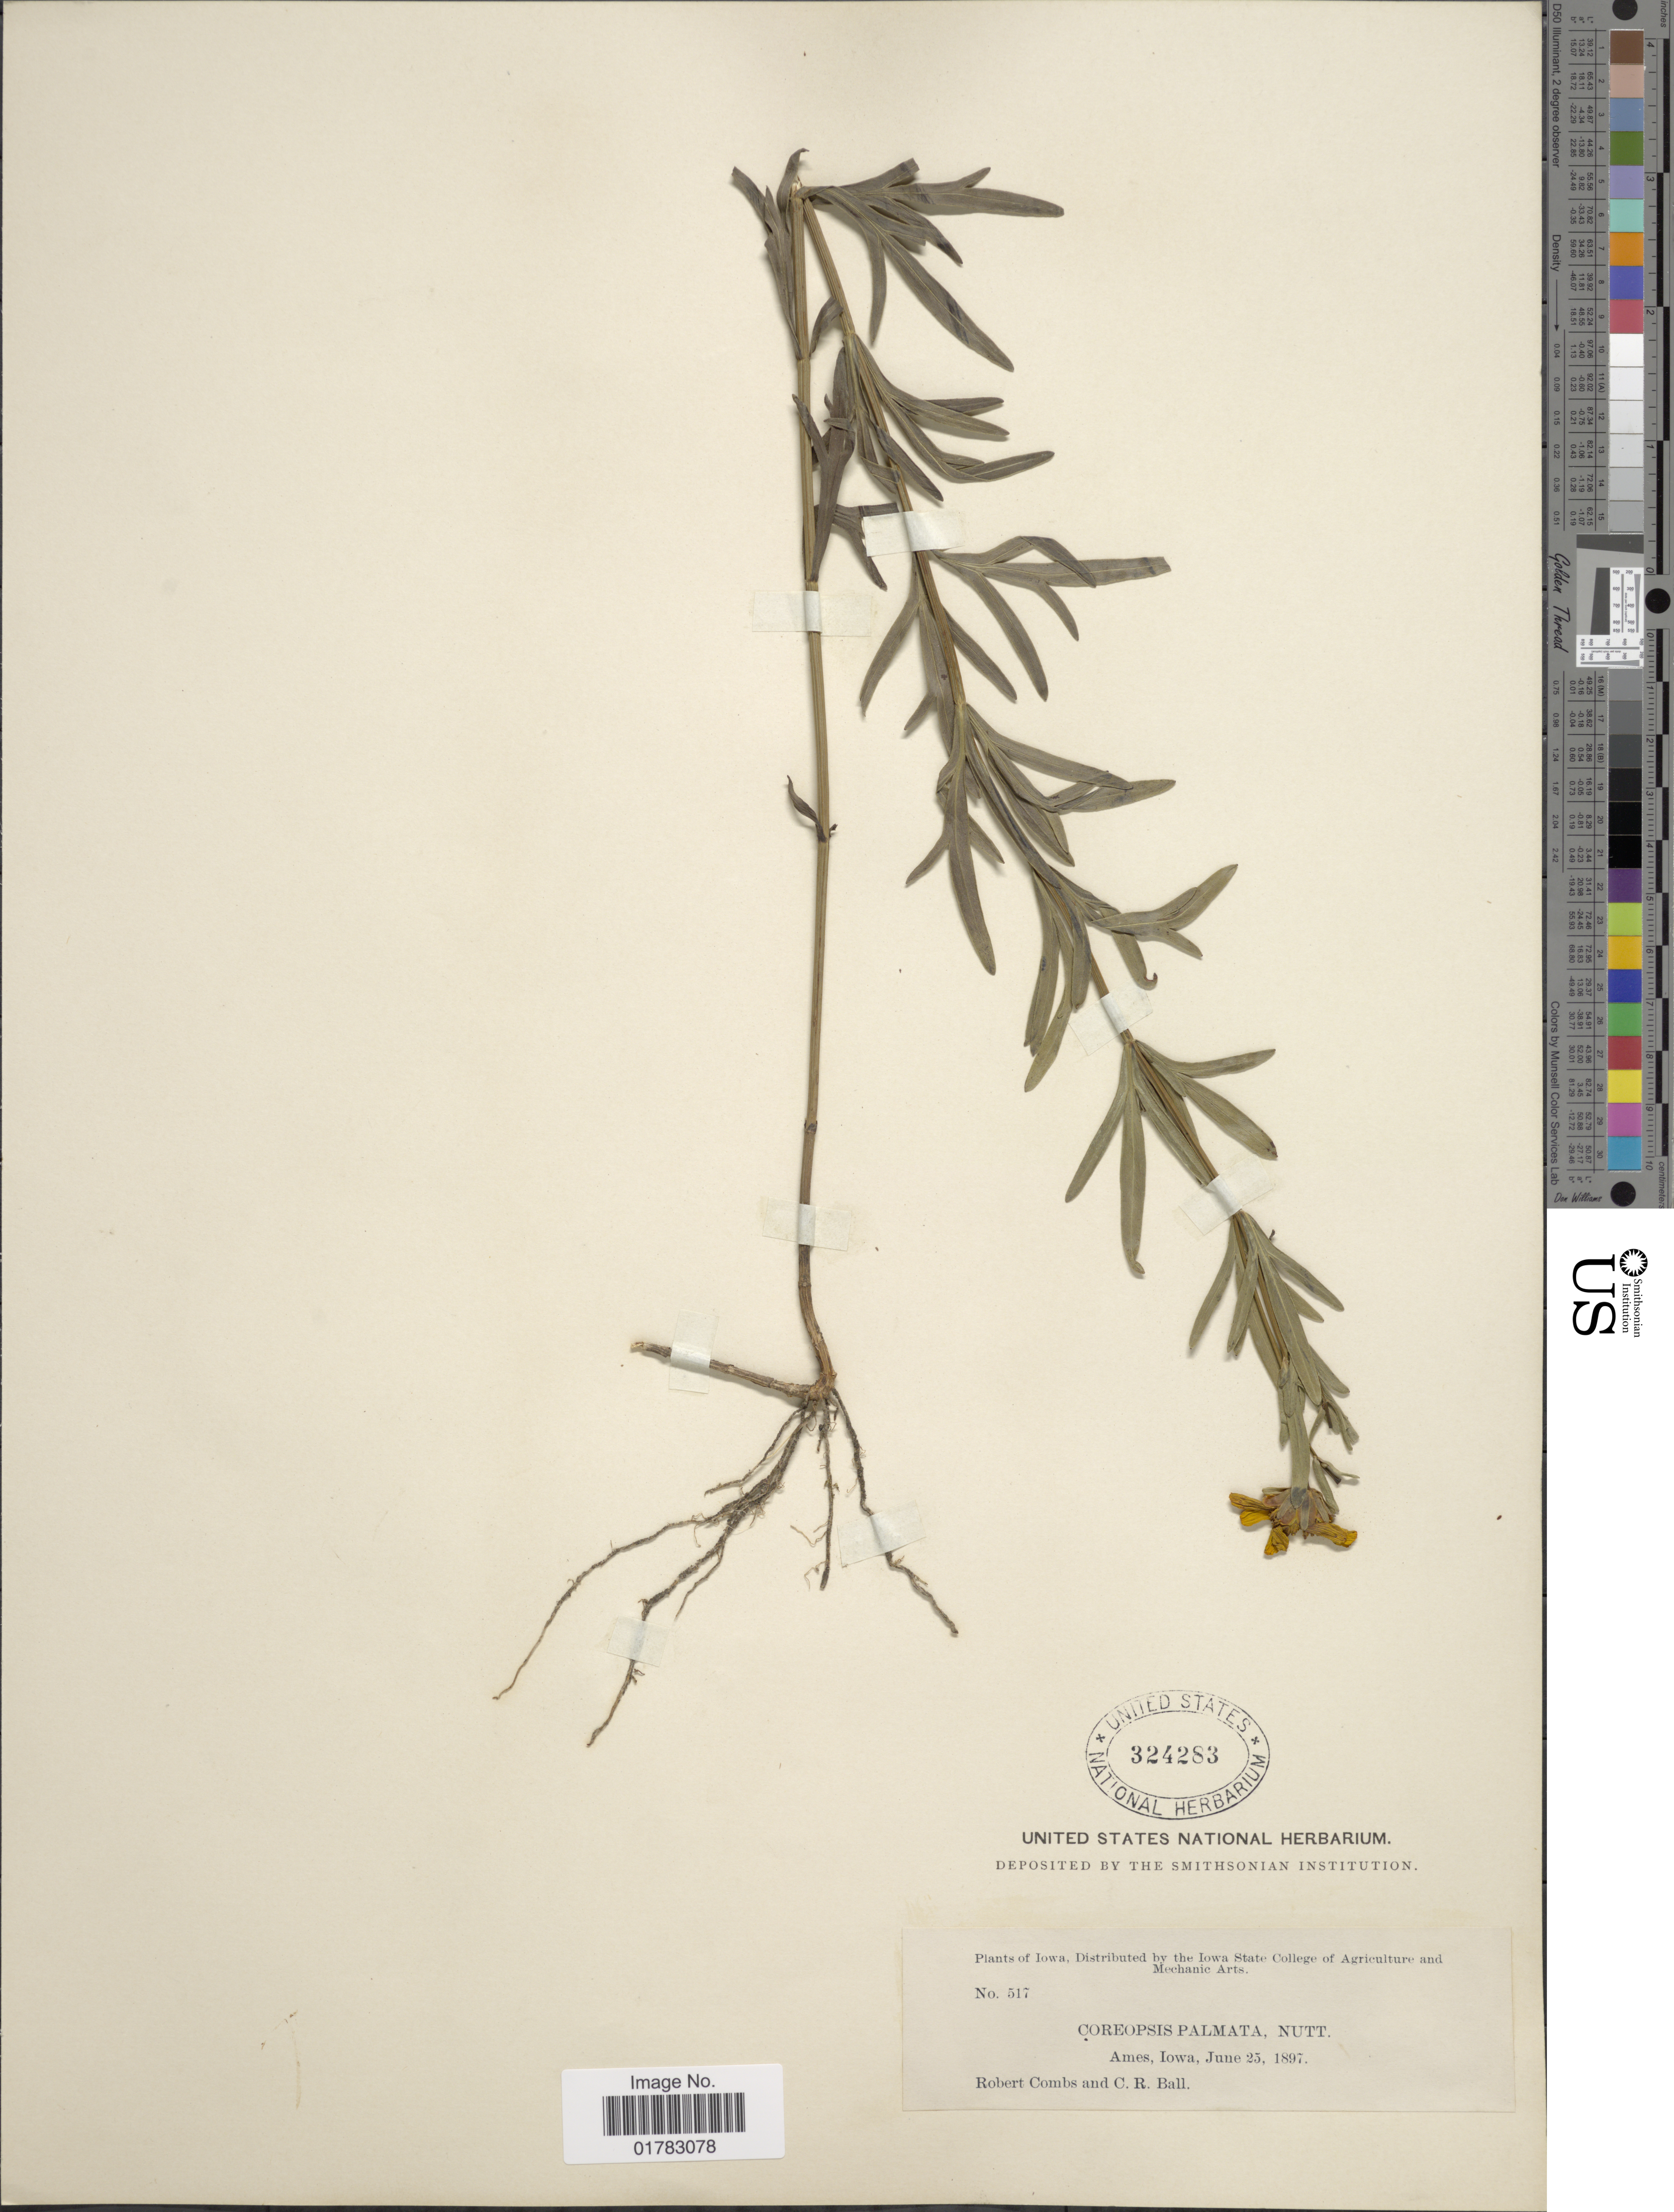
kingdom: Plantae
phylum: Tracheophyta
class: Magnoliopsida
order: Asterales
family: Asteraceae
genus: Coreopsis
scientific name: Coreopsis palmata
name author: Nutt.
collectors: R. Combs & C. R. Ball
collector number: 517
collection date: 1897-06-25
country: United States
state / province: Iowa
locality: Ames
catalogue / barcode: US 324283